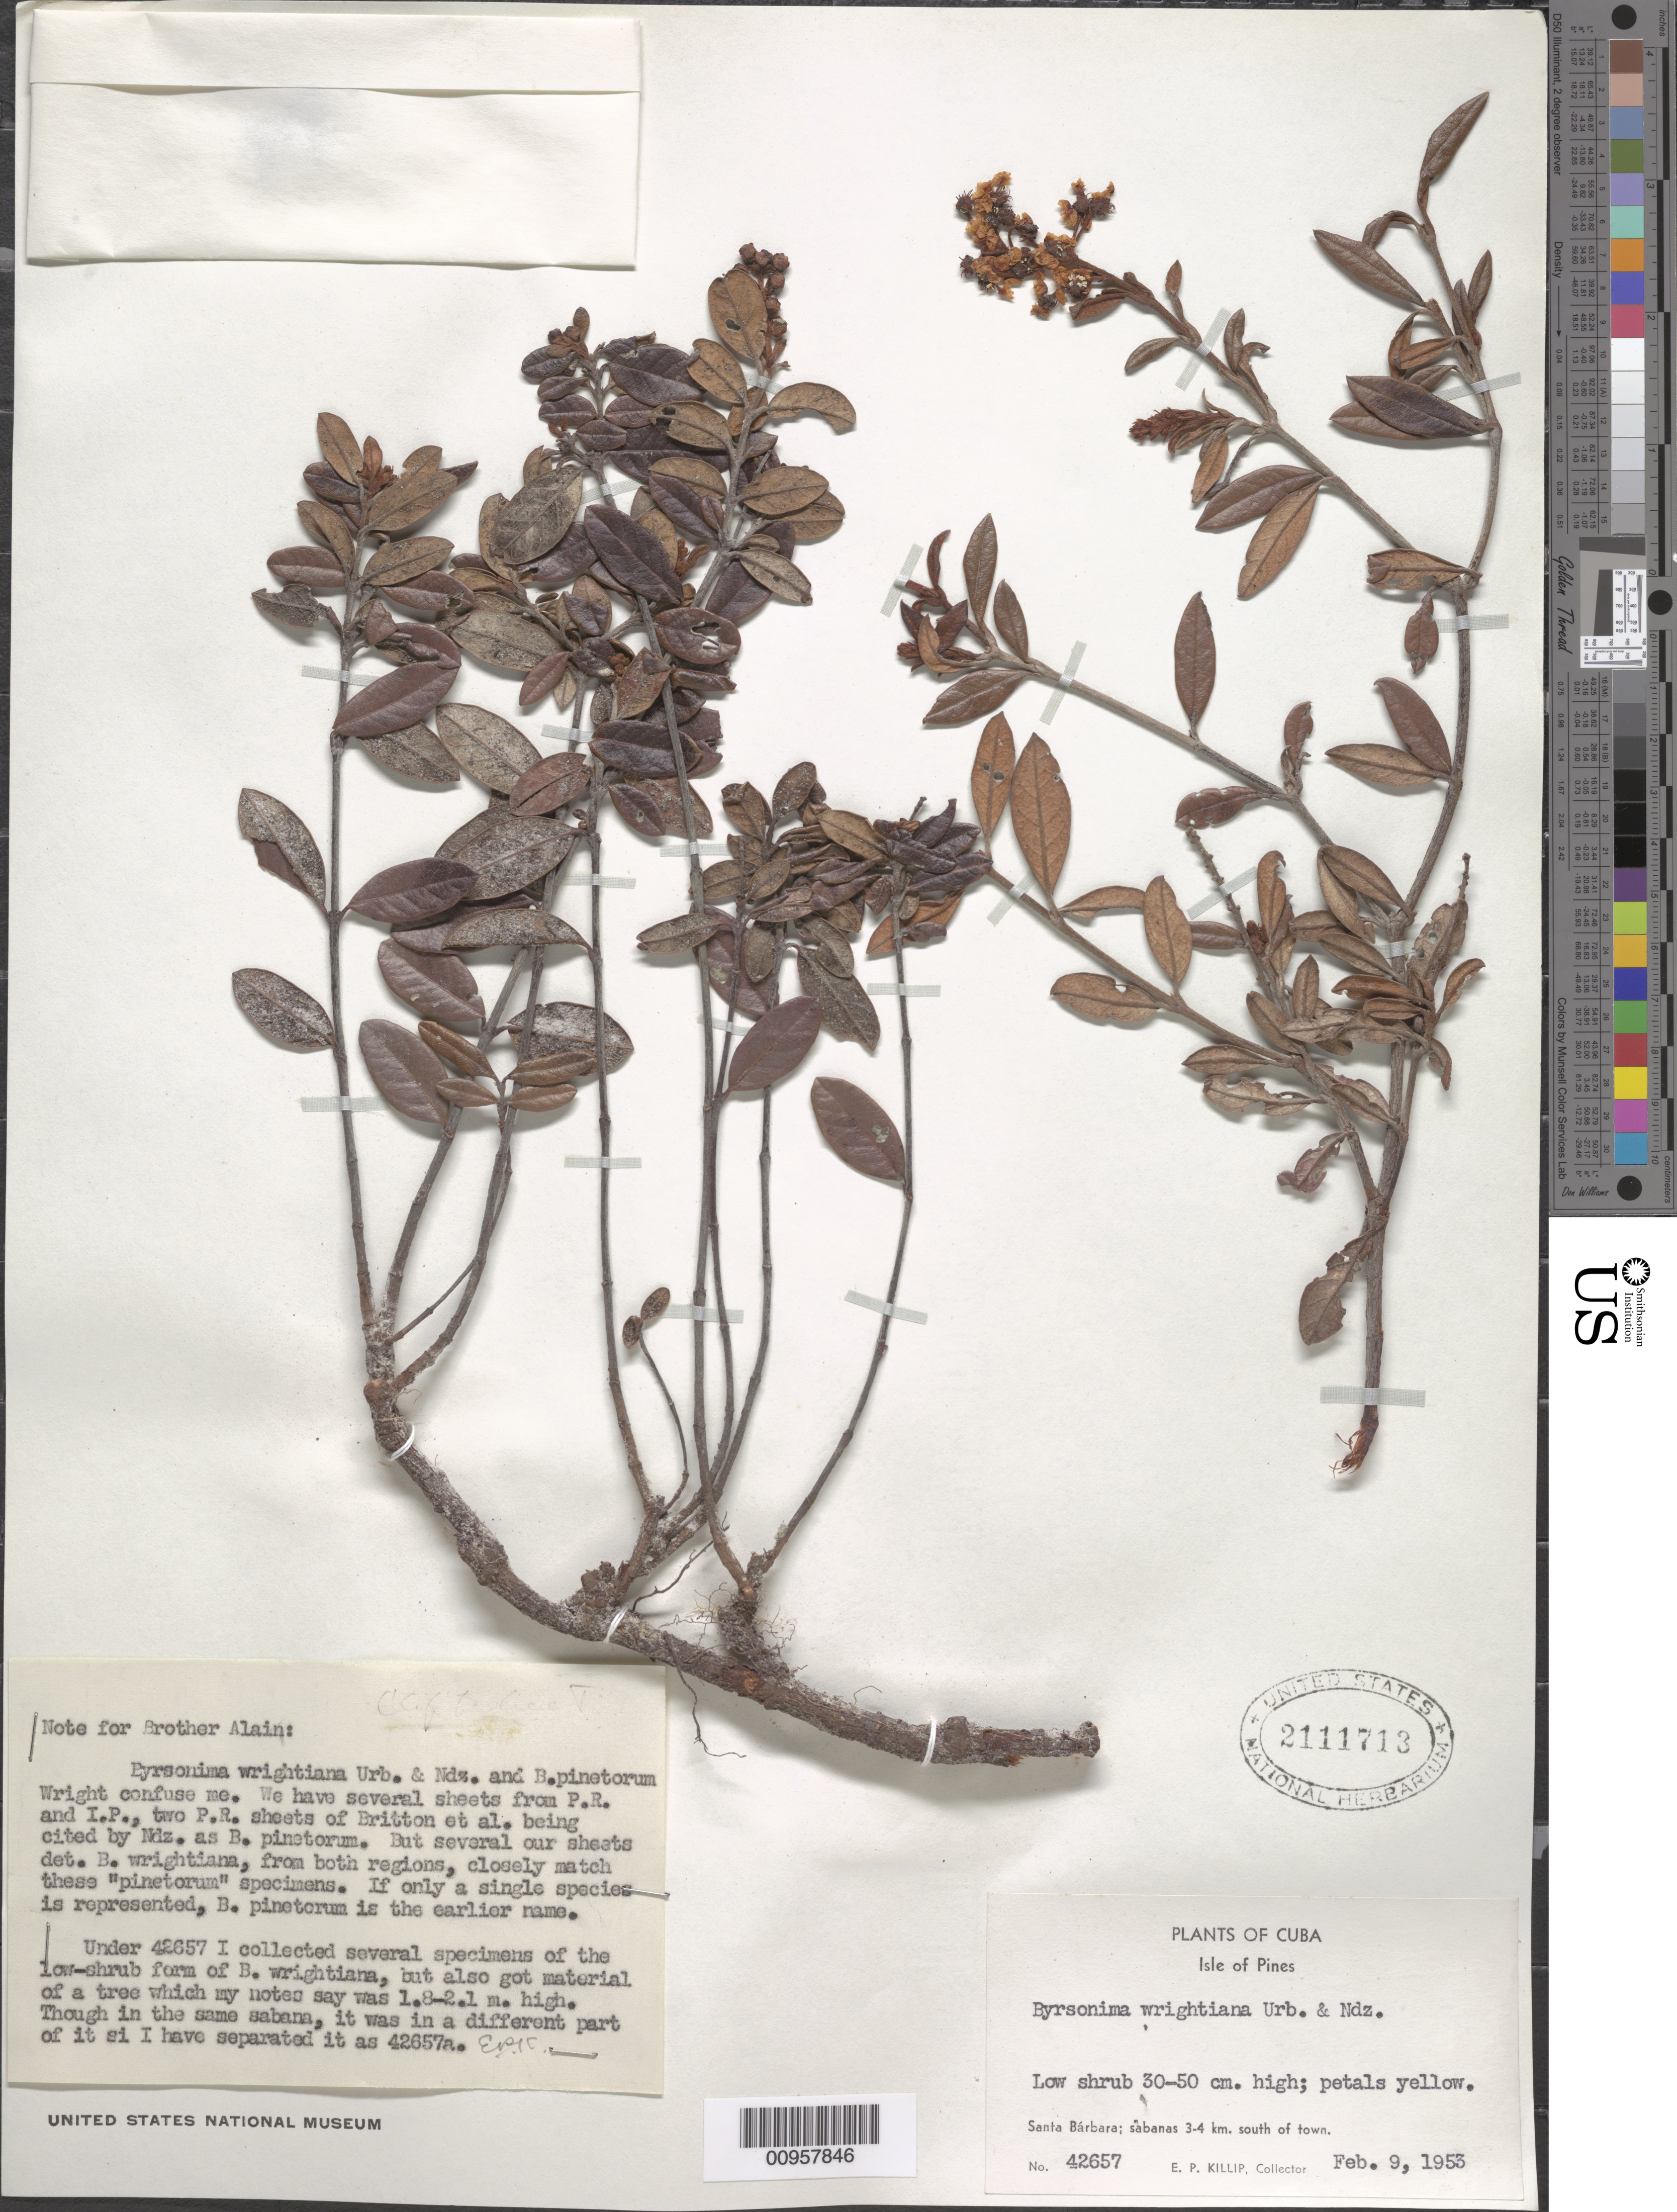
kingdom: Plantae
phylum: Tracheophyta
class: Magnoliopsida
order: Malpighiales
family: Malpighiaceae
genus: Byrsonima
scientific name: Byrsonima wrightiana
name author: Nied.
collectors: E. P. Killip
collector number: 42657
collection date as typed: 09 Feb 1953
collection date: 1953-02-09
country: Cuba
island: Isla de la Juventud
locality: Isle of Pines, Santa Bárbara, 3-4 kms south of town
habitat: Sabanas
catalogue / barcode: US 2111713